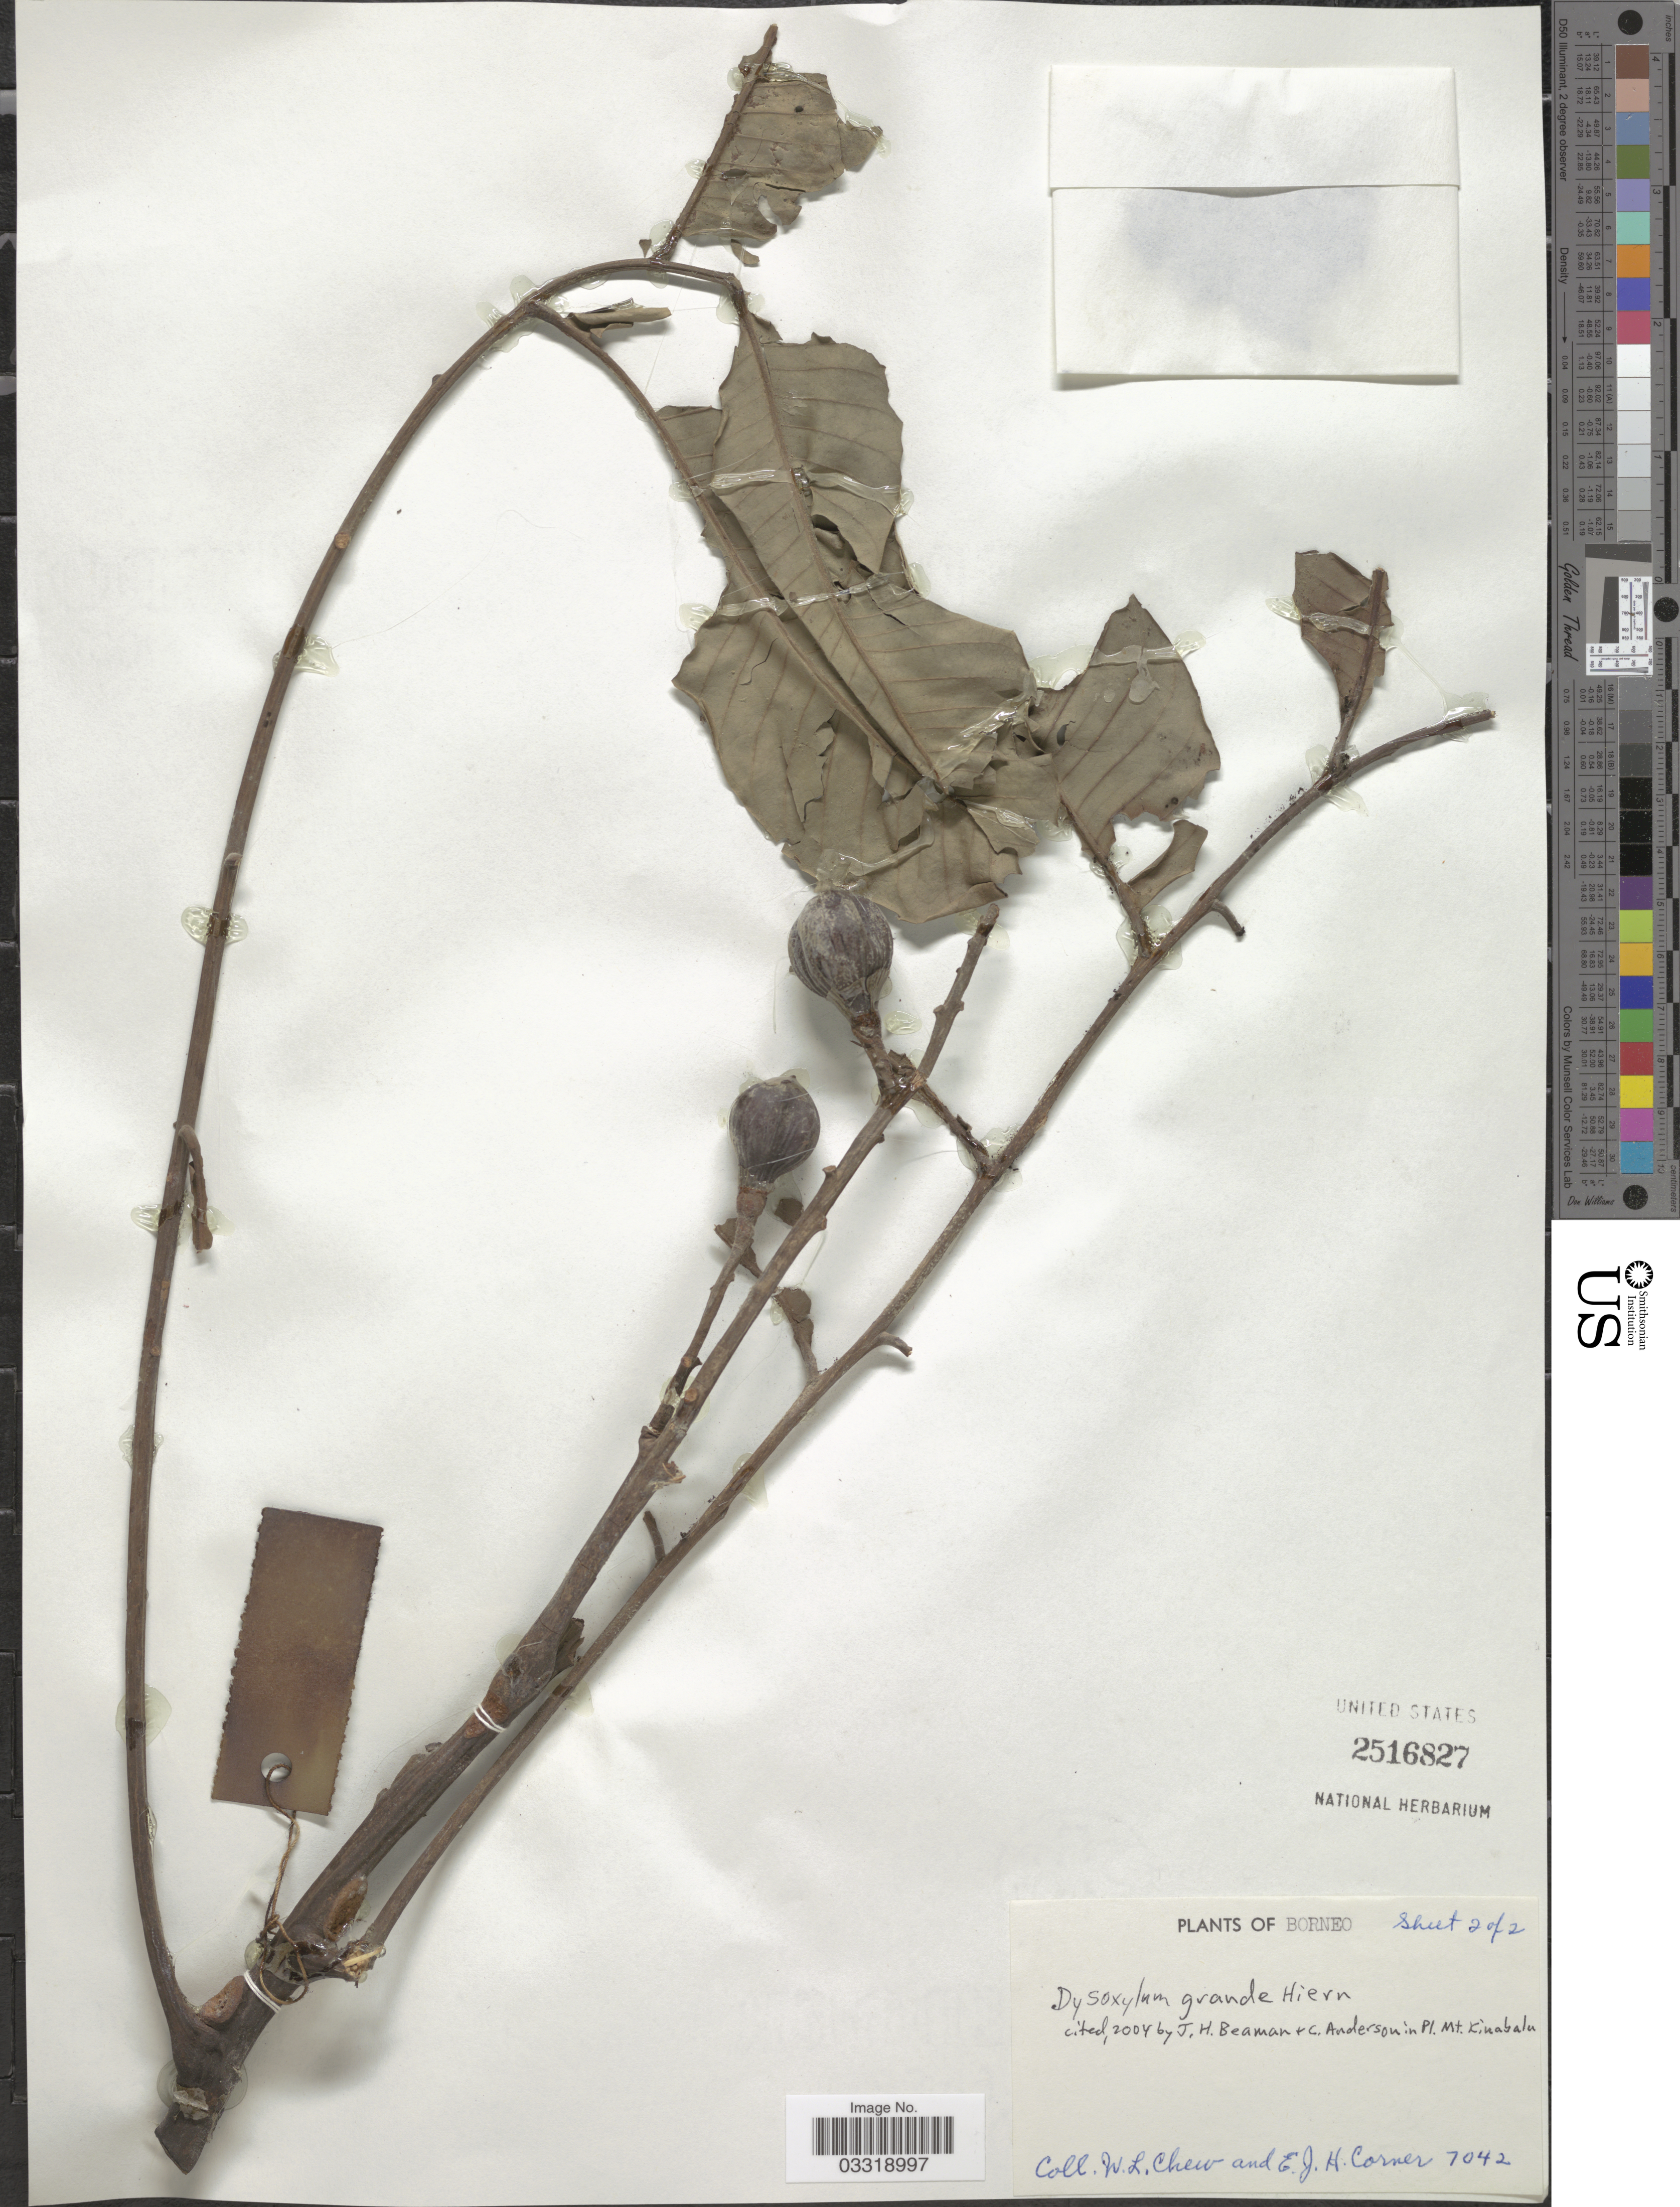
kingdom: Plantae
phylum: Tracheophyta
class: Magnoliopsida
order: Sapindales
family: Meliaceae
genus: Dysoxylum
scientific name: Dysoxylum grande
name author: Hiern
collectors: W. Chew & E. Corner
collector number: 7042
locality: Borneo.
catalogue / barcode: US 2516827